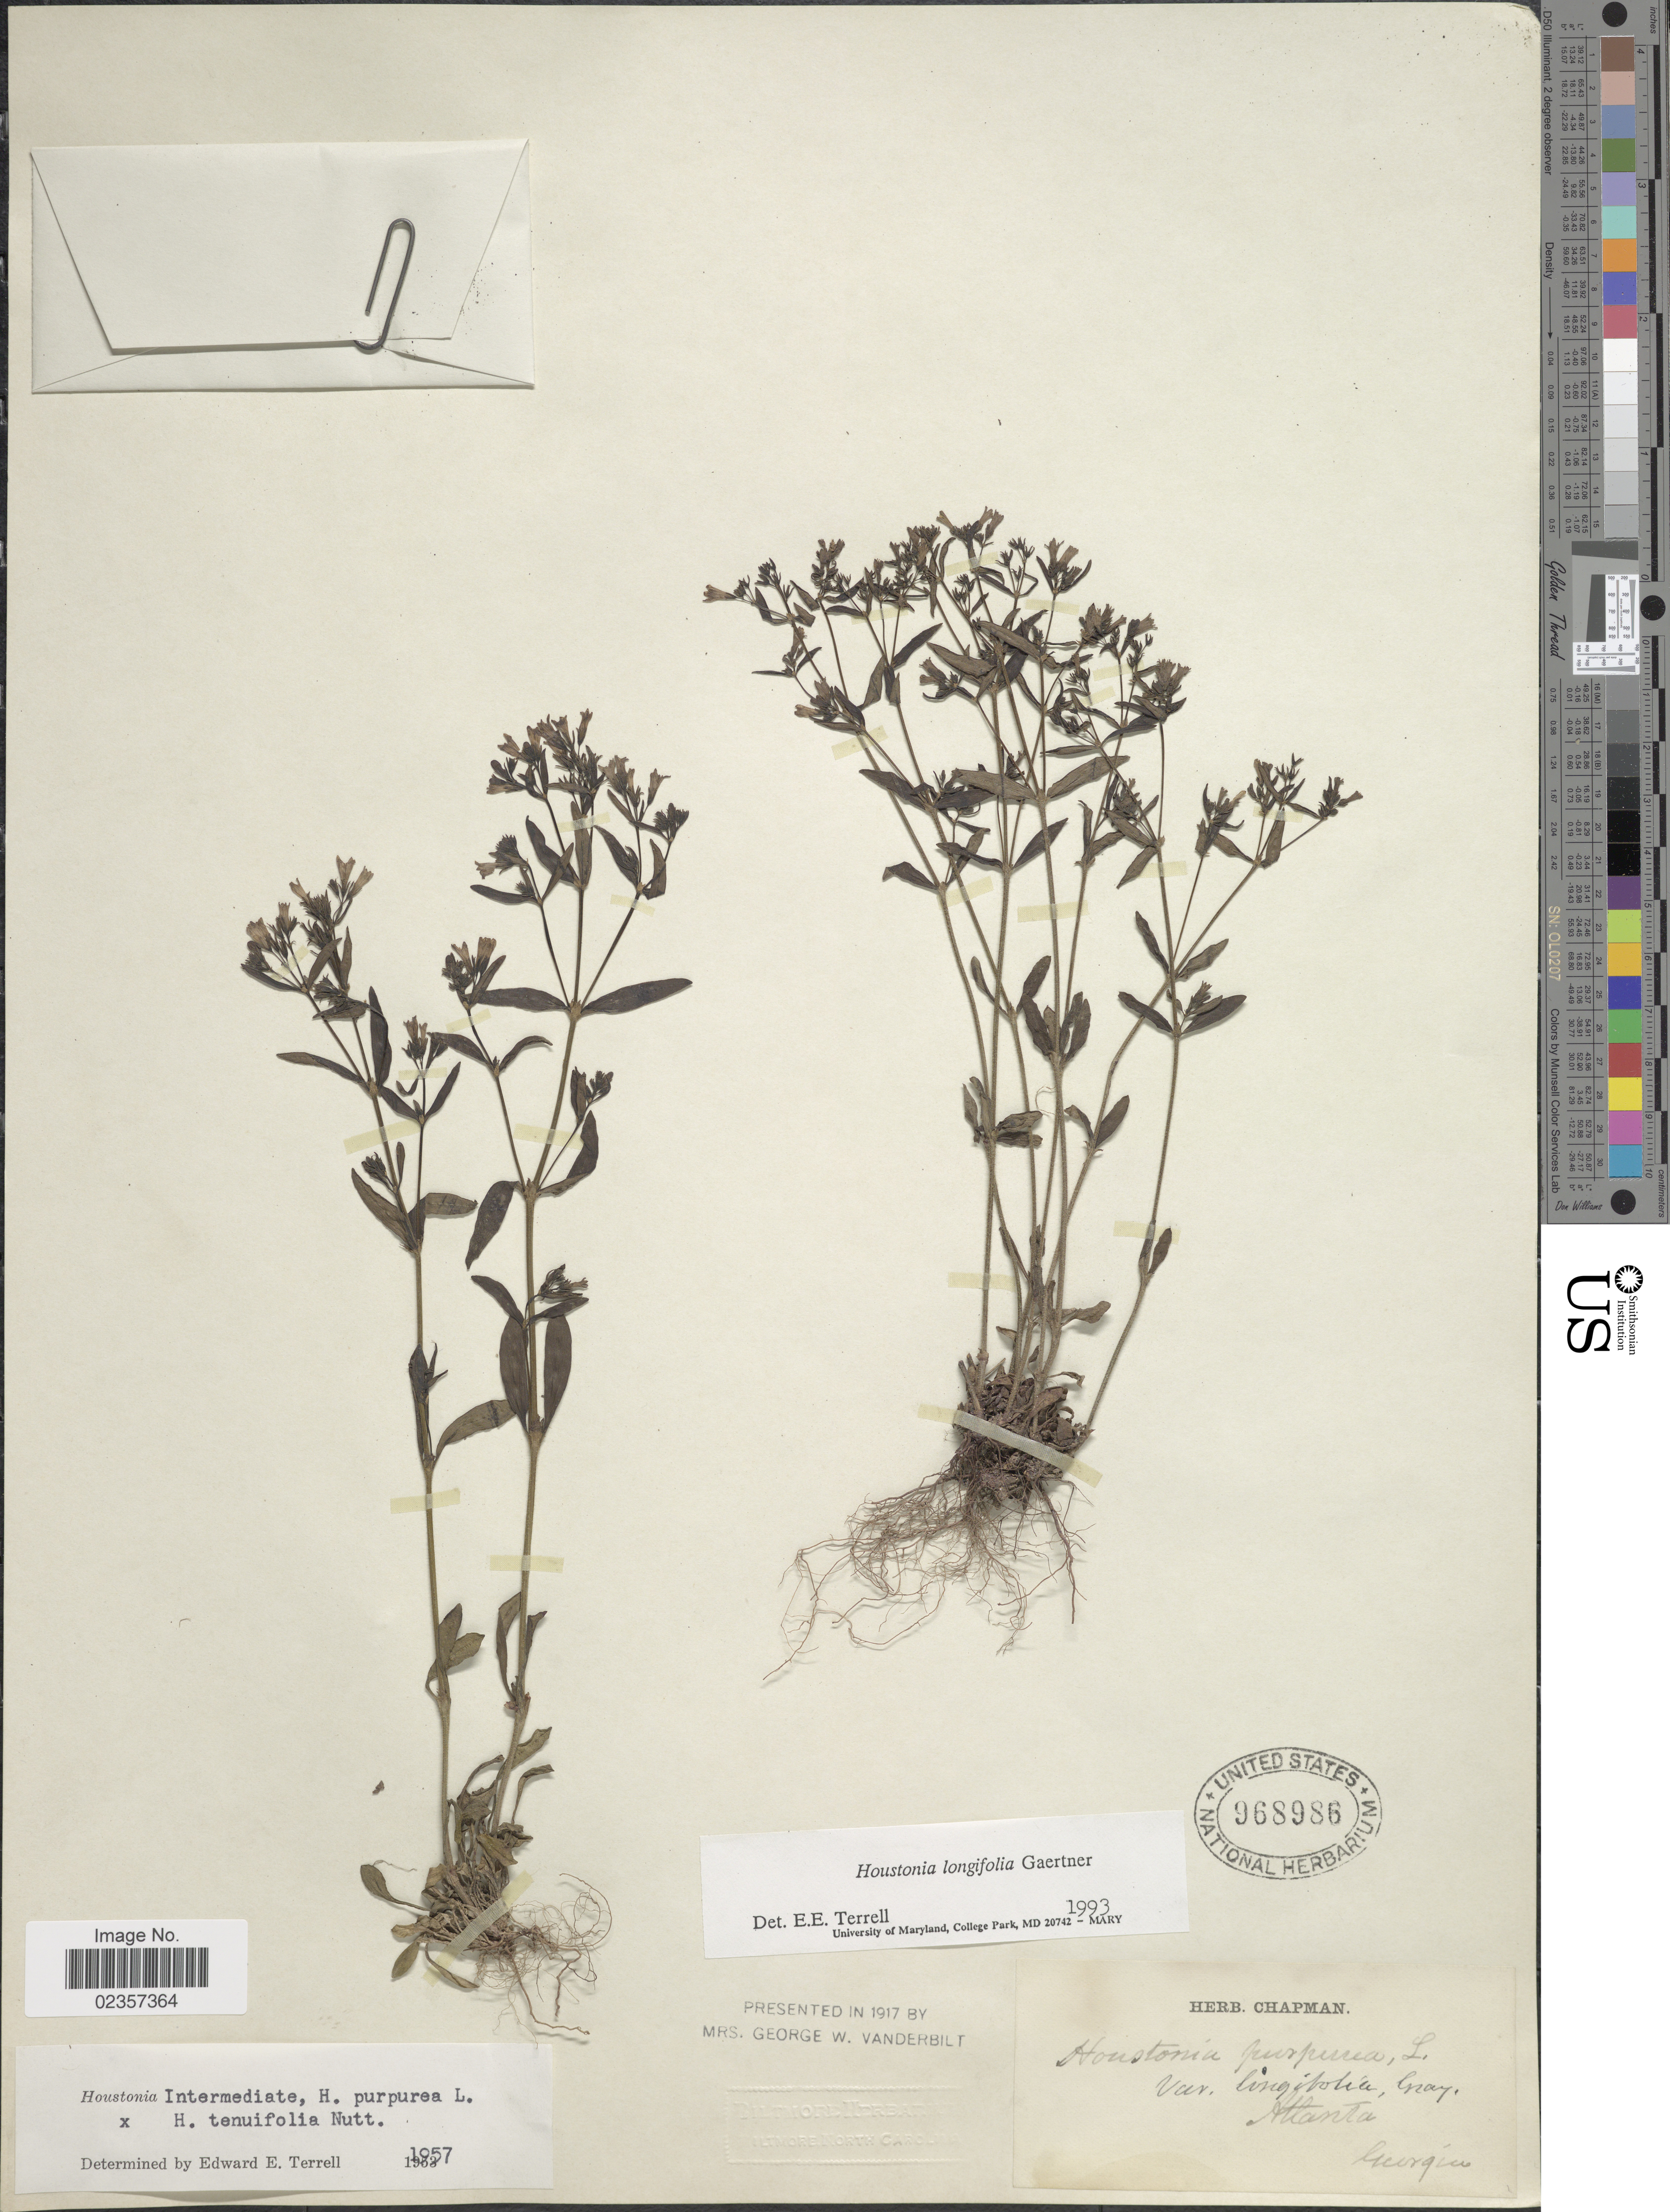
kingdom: Plantae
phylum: Tracheophyta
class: Magnoliopsida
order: Gentianales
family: Rubiaceae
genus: Houstonia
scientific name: Houstonia longifolia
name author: Gaertn.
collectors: ex herb. Chapman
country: United States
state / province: Georgia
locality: Atlanta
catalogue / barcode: US 968986